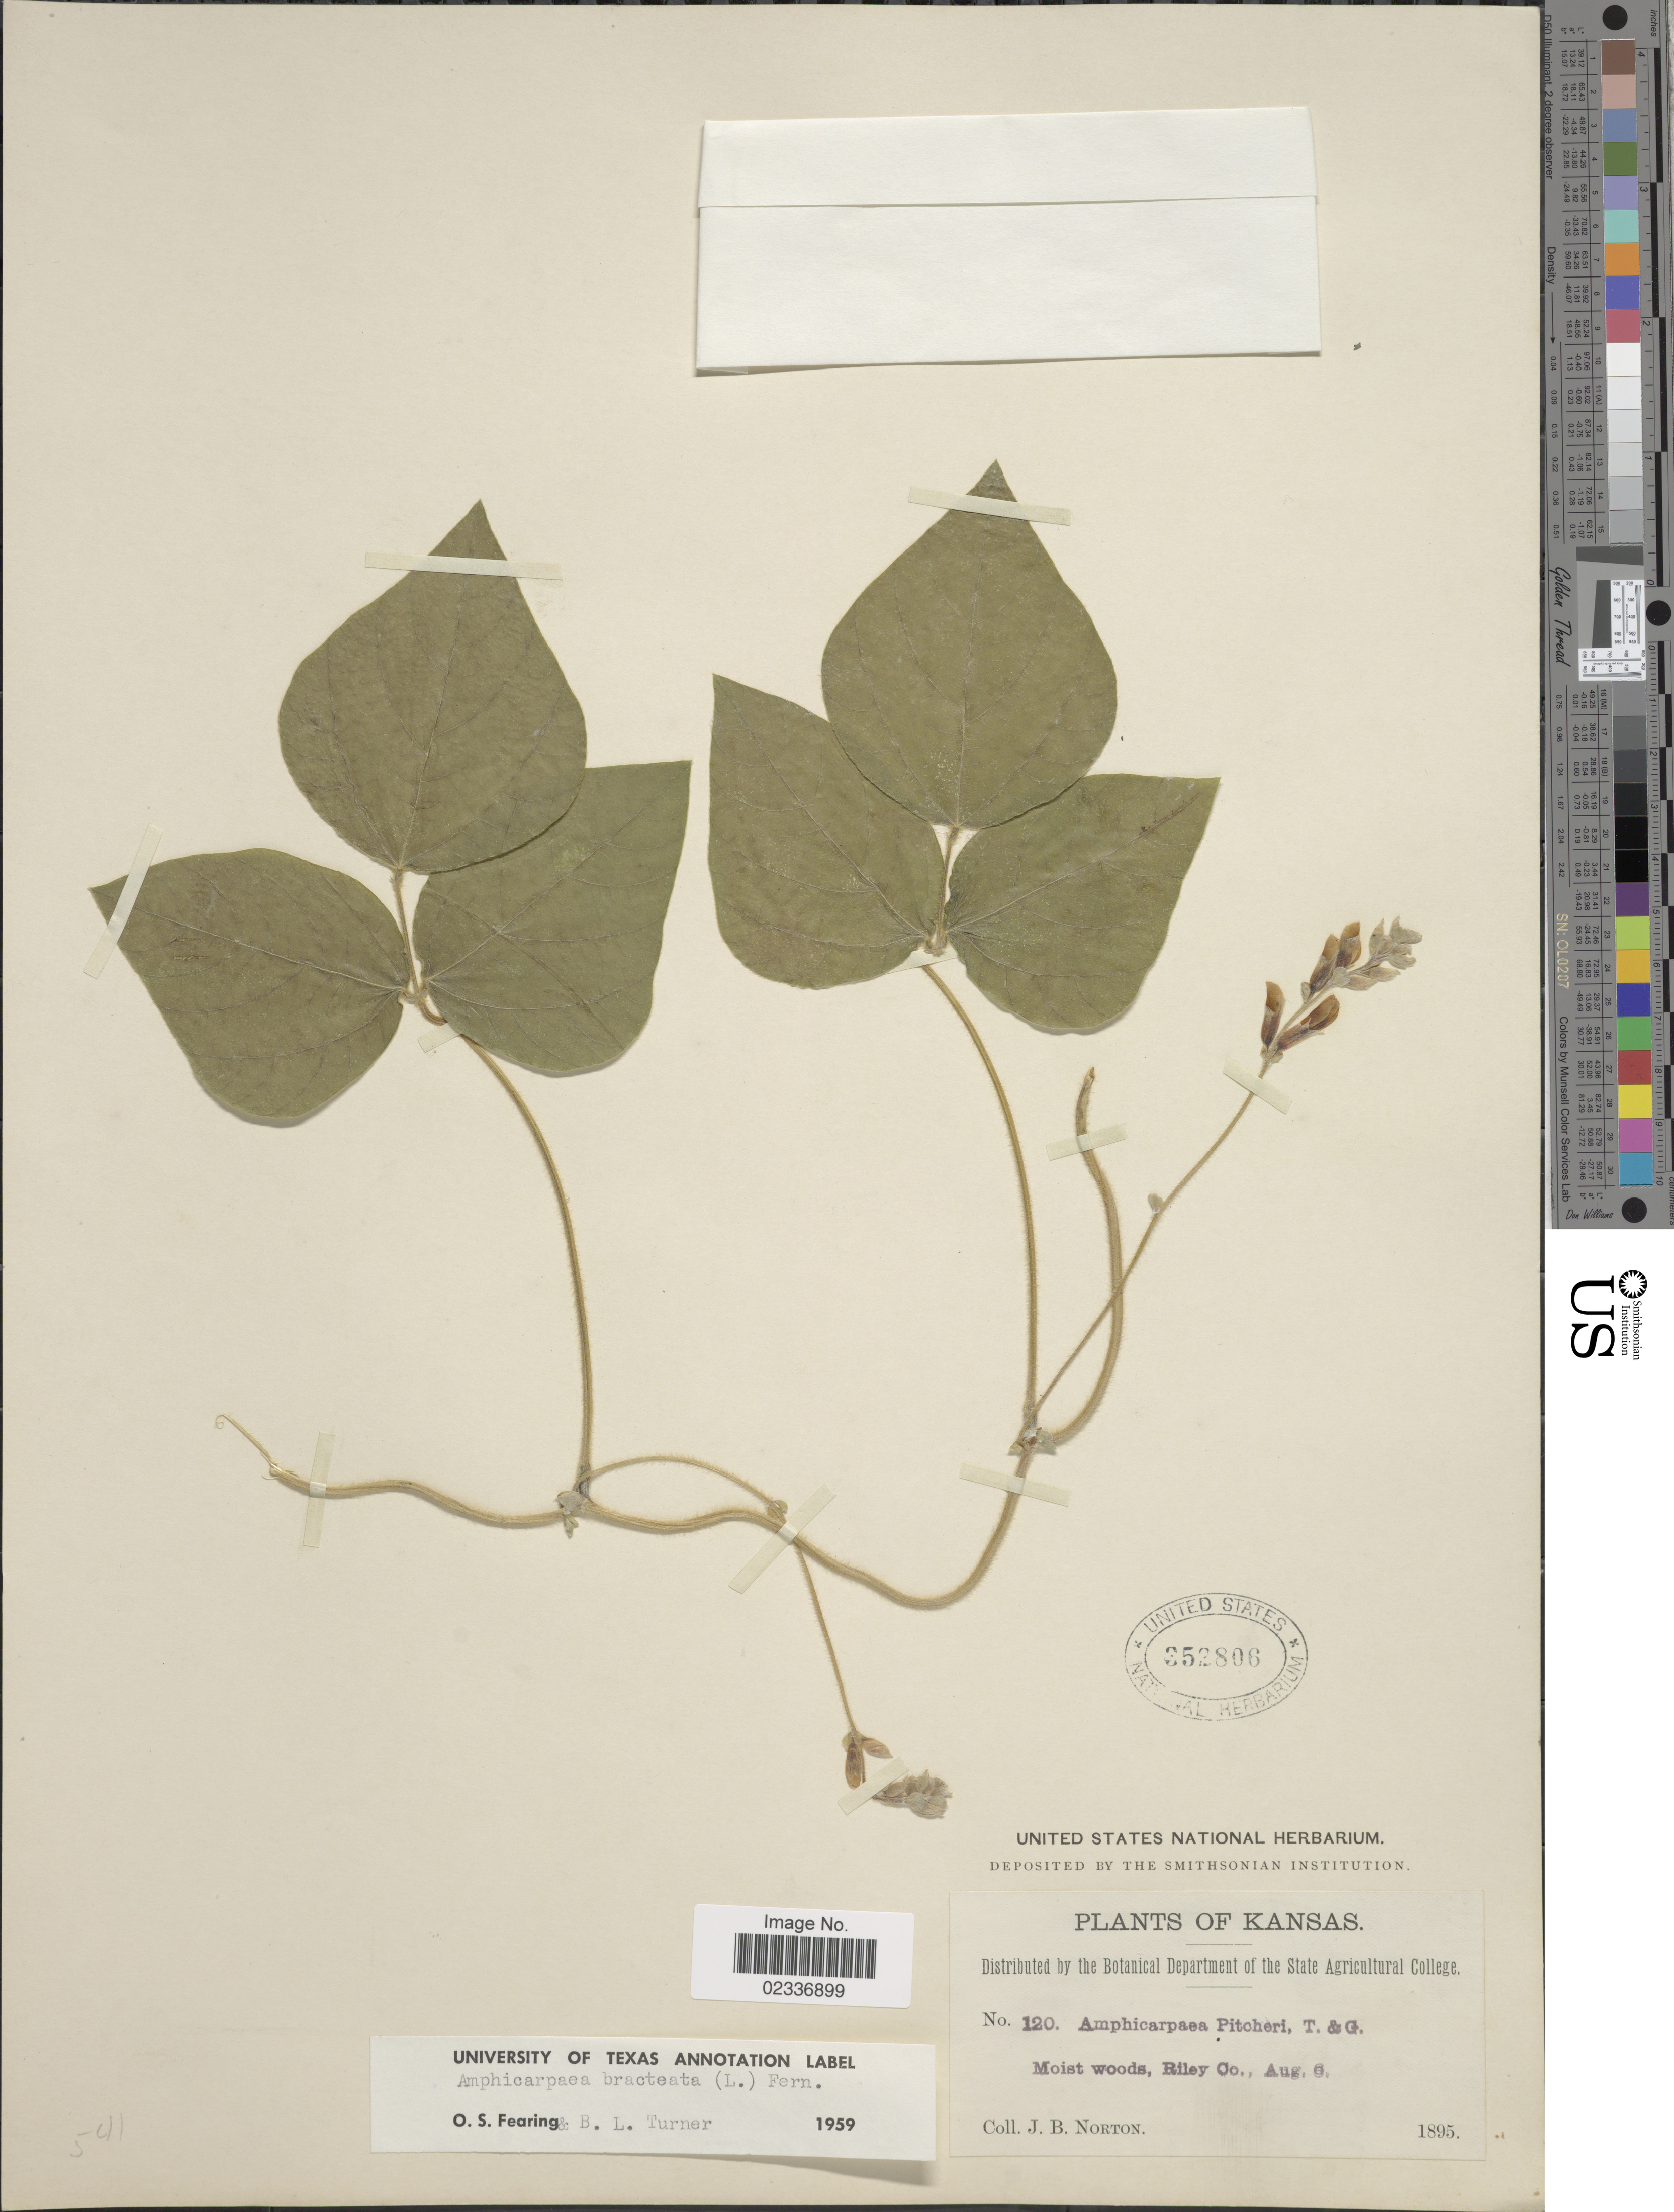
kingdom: Plantae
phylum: Tracheophyta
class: Magnoliopsida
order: Fabales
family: Fabaceae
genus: Amphicarpaea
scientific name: Amphicarpaea bracteata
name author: (L.) Fernald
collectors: J. B. Norton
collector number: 120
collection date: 1895-08-06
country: United States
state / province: Kansas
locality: Riley Co.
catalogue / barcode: US 352806